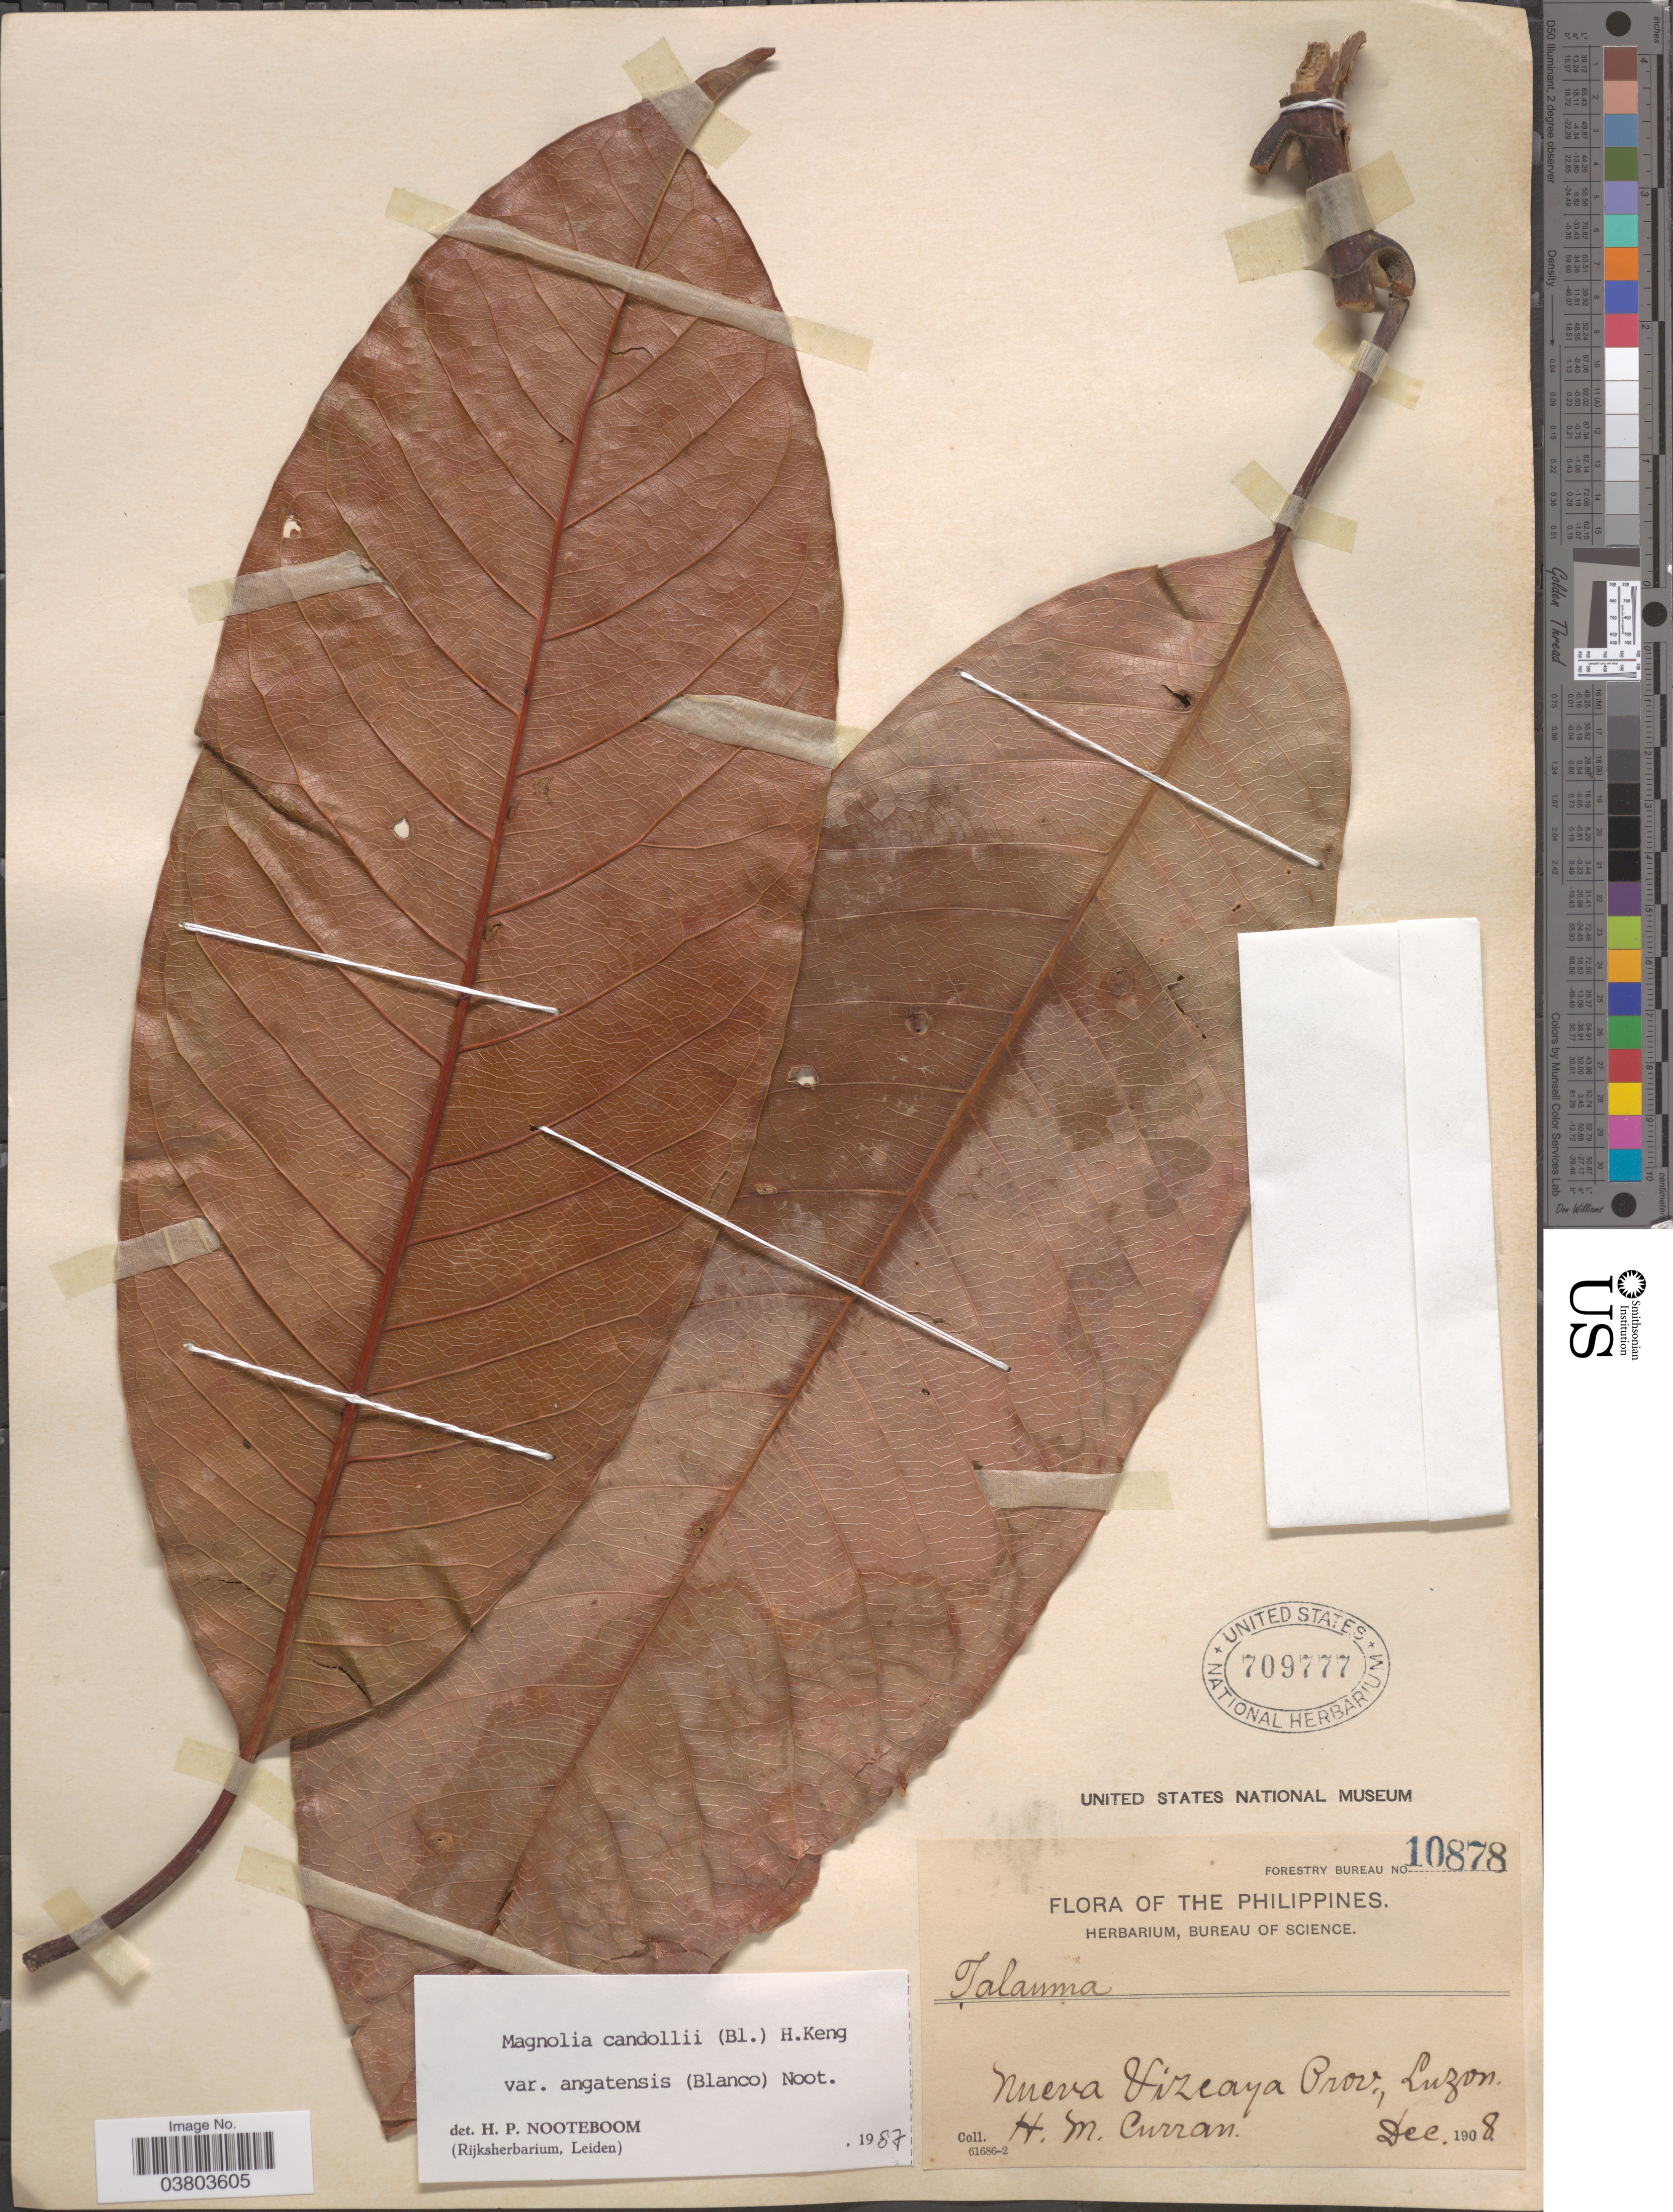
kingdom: Plantae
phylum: Tracheophyta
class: Magnoliopsida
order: Magnoliales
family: Magnoliaceae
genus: Magnolia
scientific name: Magnolia candollei var. angatensis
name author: (Blanco) Noot.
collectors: H. M. Curran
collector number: Forestry Bureau 10878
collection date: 1908-12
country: Philippines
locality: Nueva Vizcaya Prov., Luzon.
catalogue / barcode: US 709777